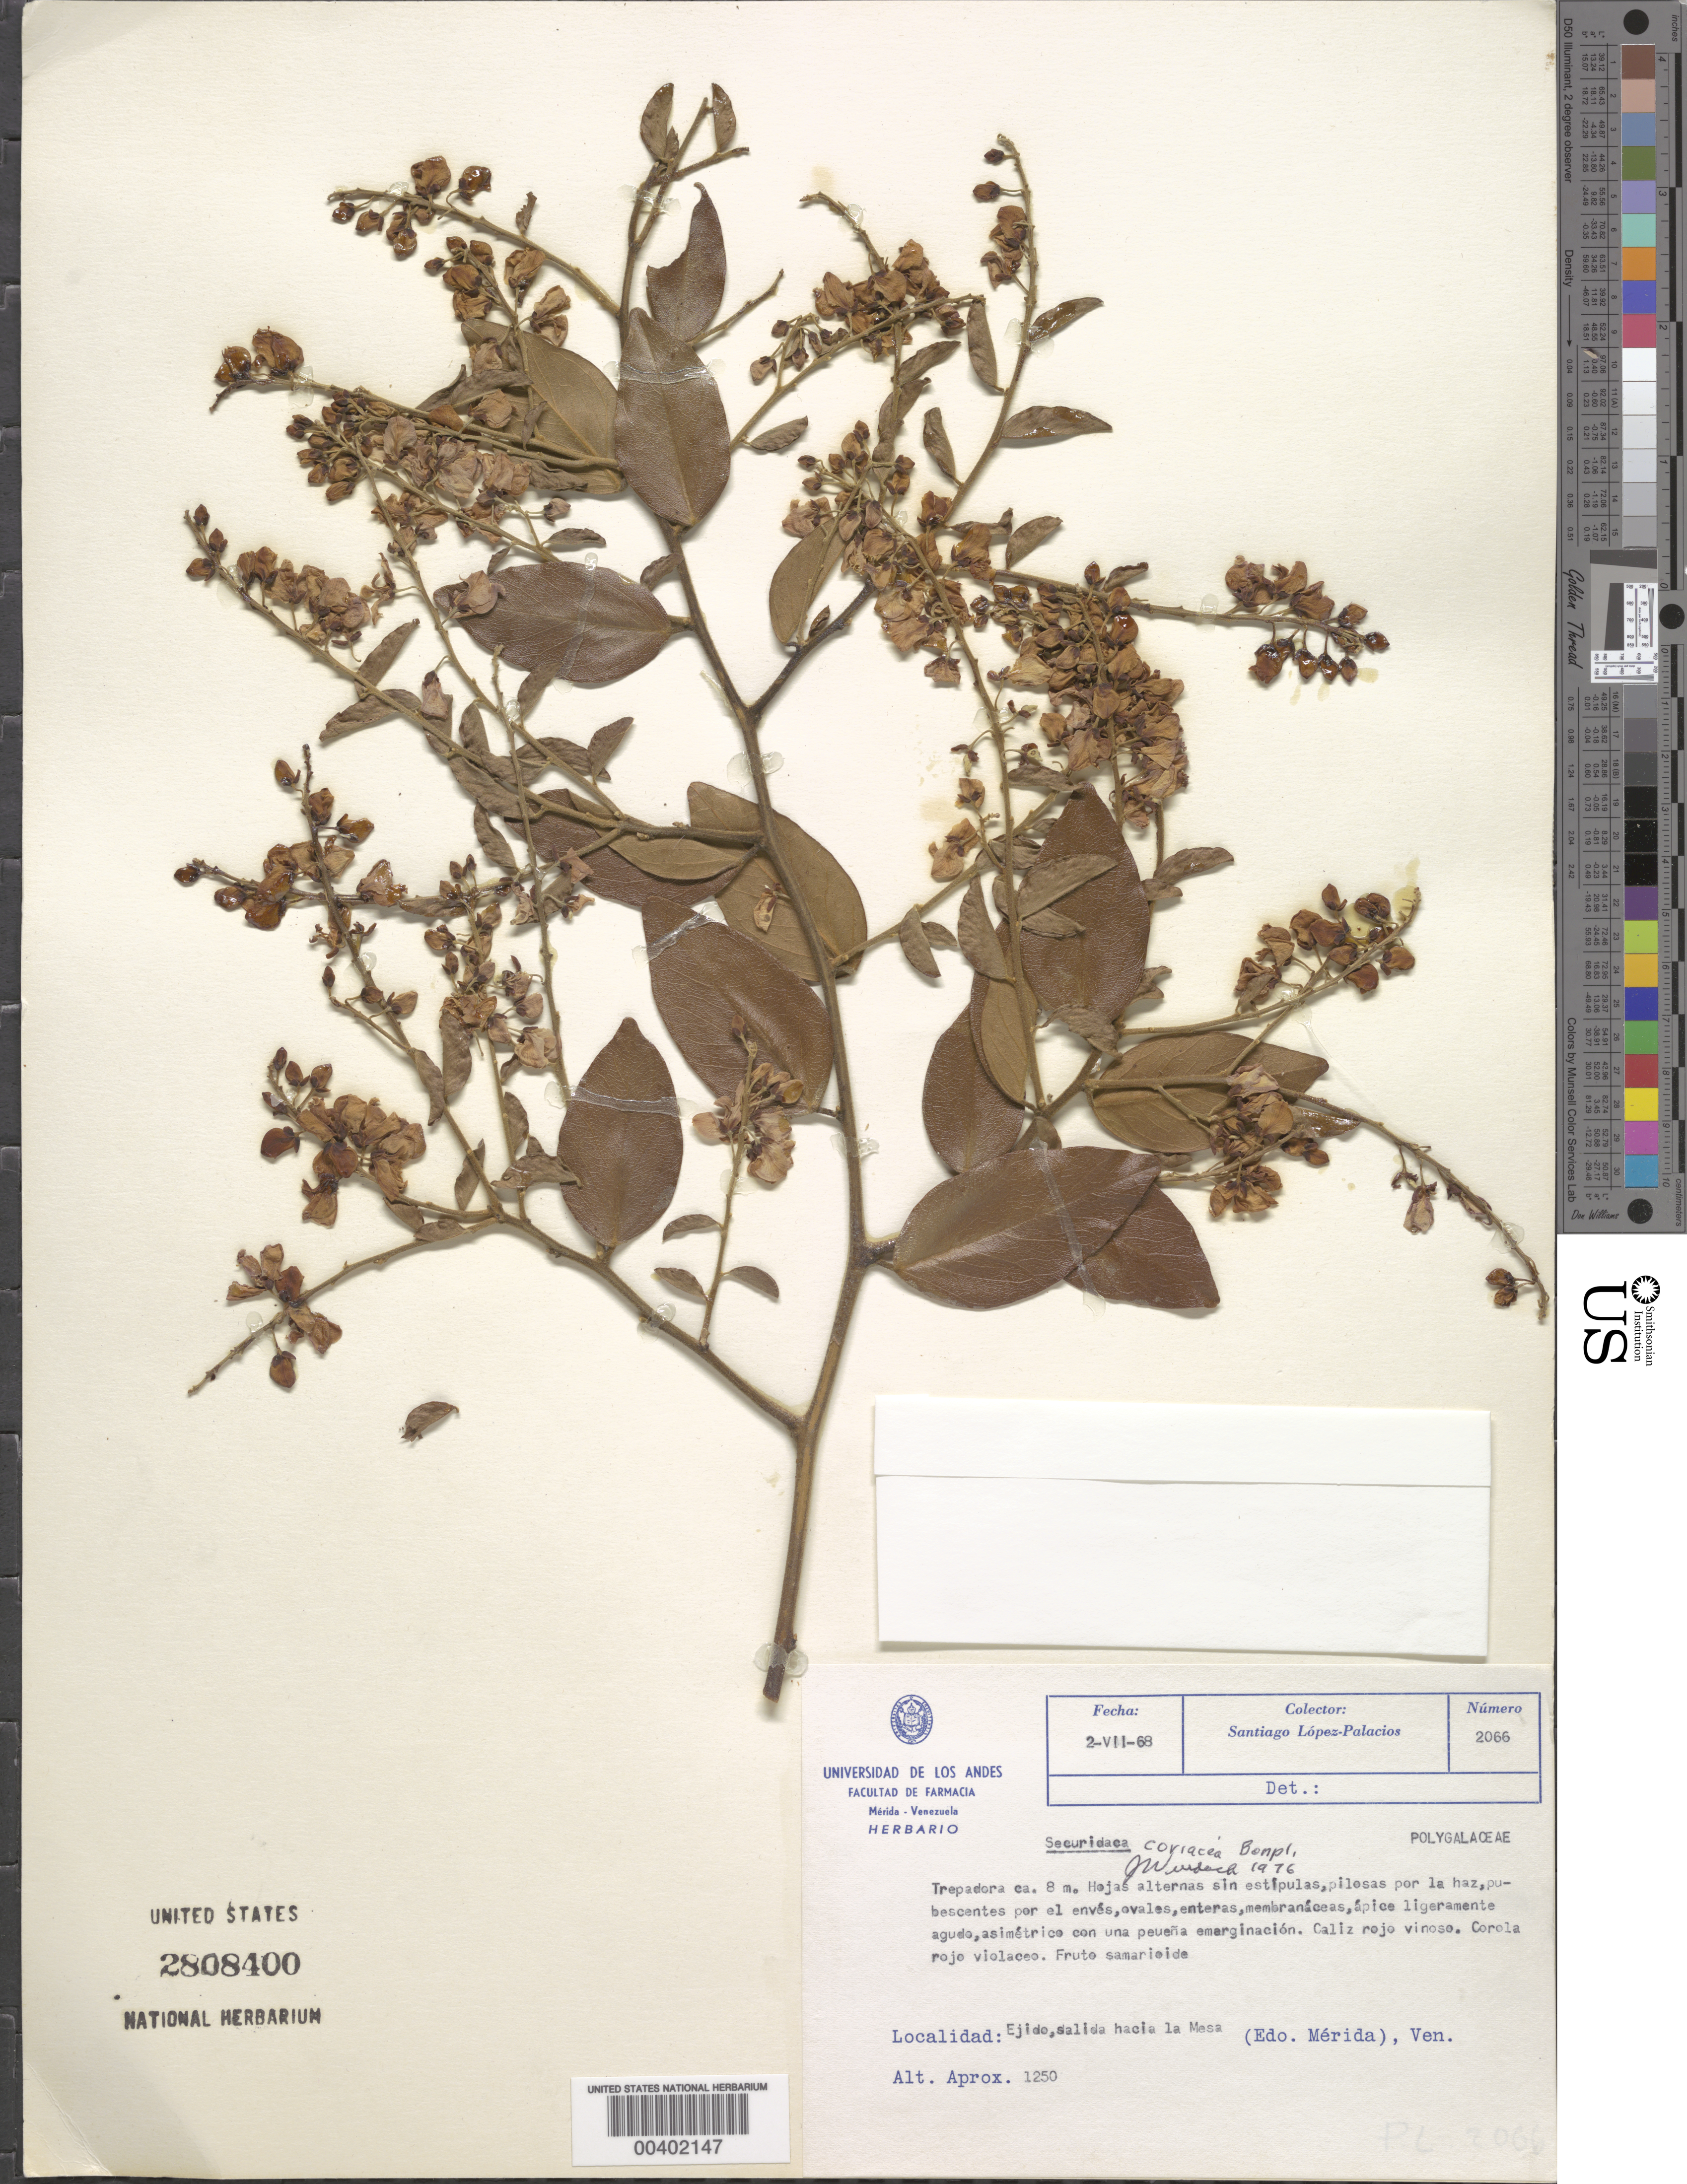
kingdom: Plantae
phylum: Tracheophyta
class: Magnoliopsida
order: Fabales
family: Polygalaceae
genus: Securidaca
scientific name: Securidaca coriacea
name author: Bonpl. ex Steud.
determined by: Wurdack, John J., (US), US (UNITED STATES)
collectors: S. López-Palacios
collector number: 2066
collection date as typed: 02 Jul 1968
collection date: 1968-07-02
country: Venezuela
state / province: Mérida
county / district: Campo Elías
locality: Ejido, salida hacia la Mesa Ejido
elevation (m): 1250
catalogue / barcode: US 2808400